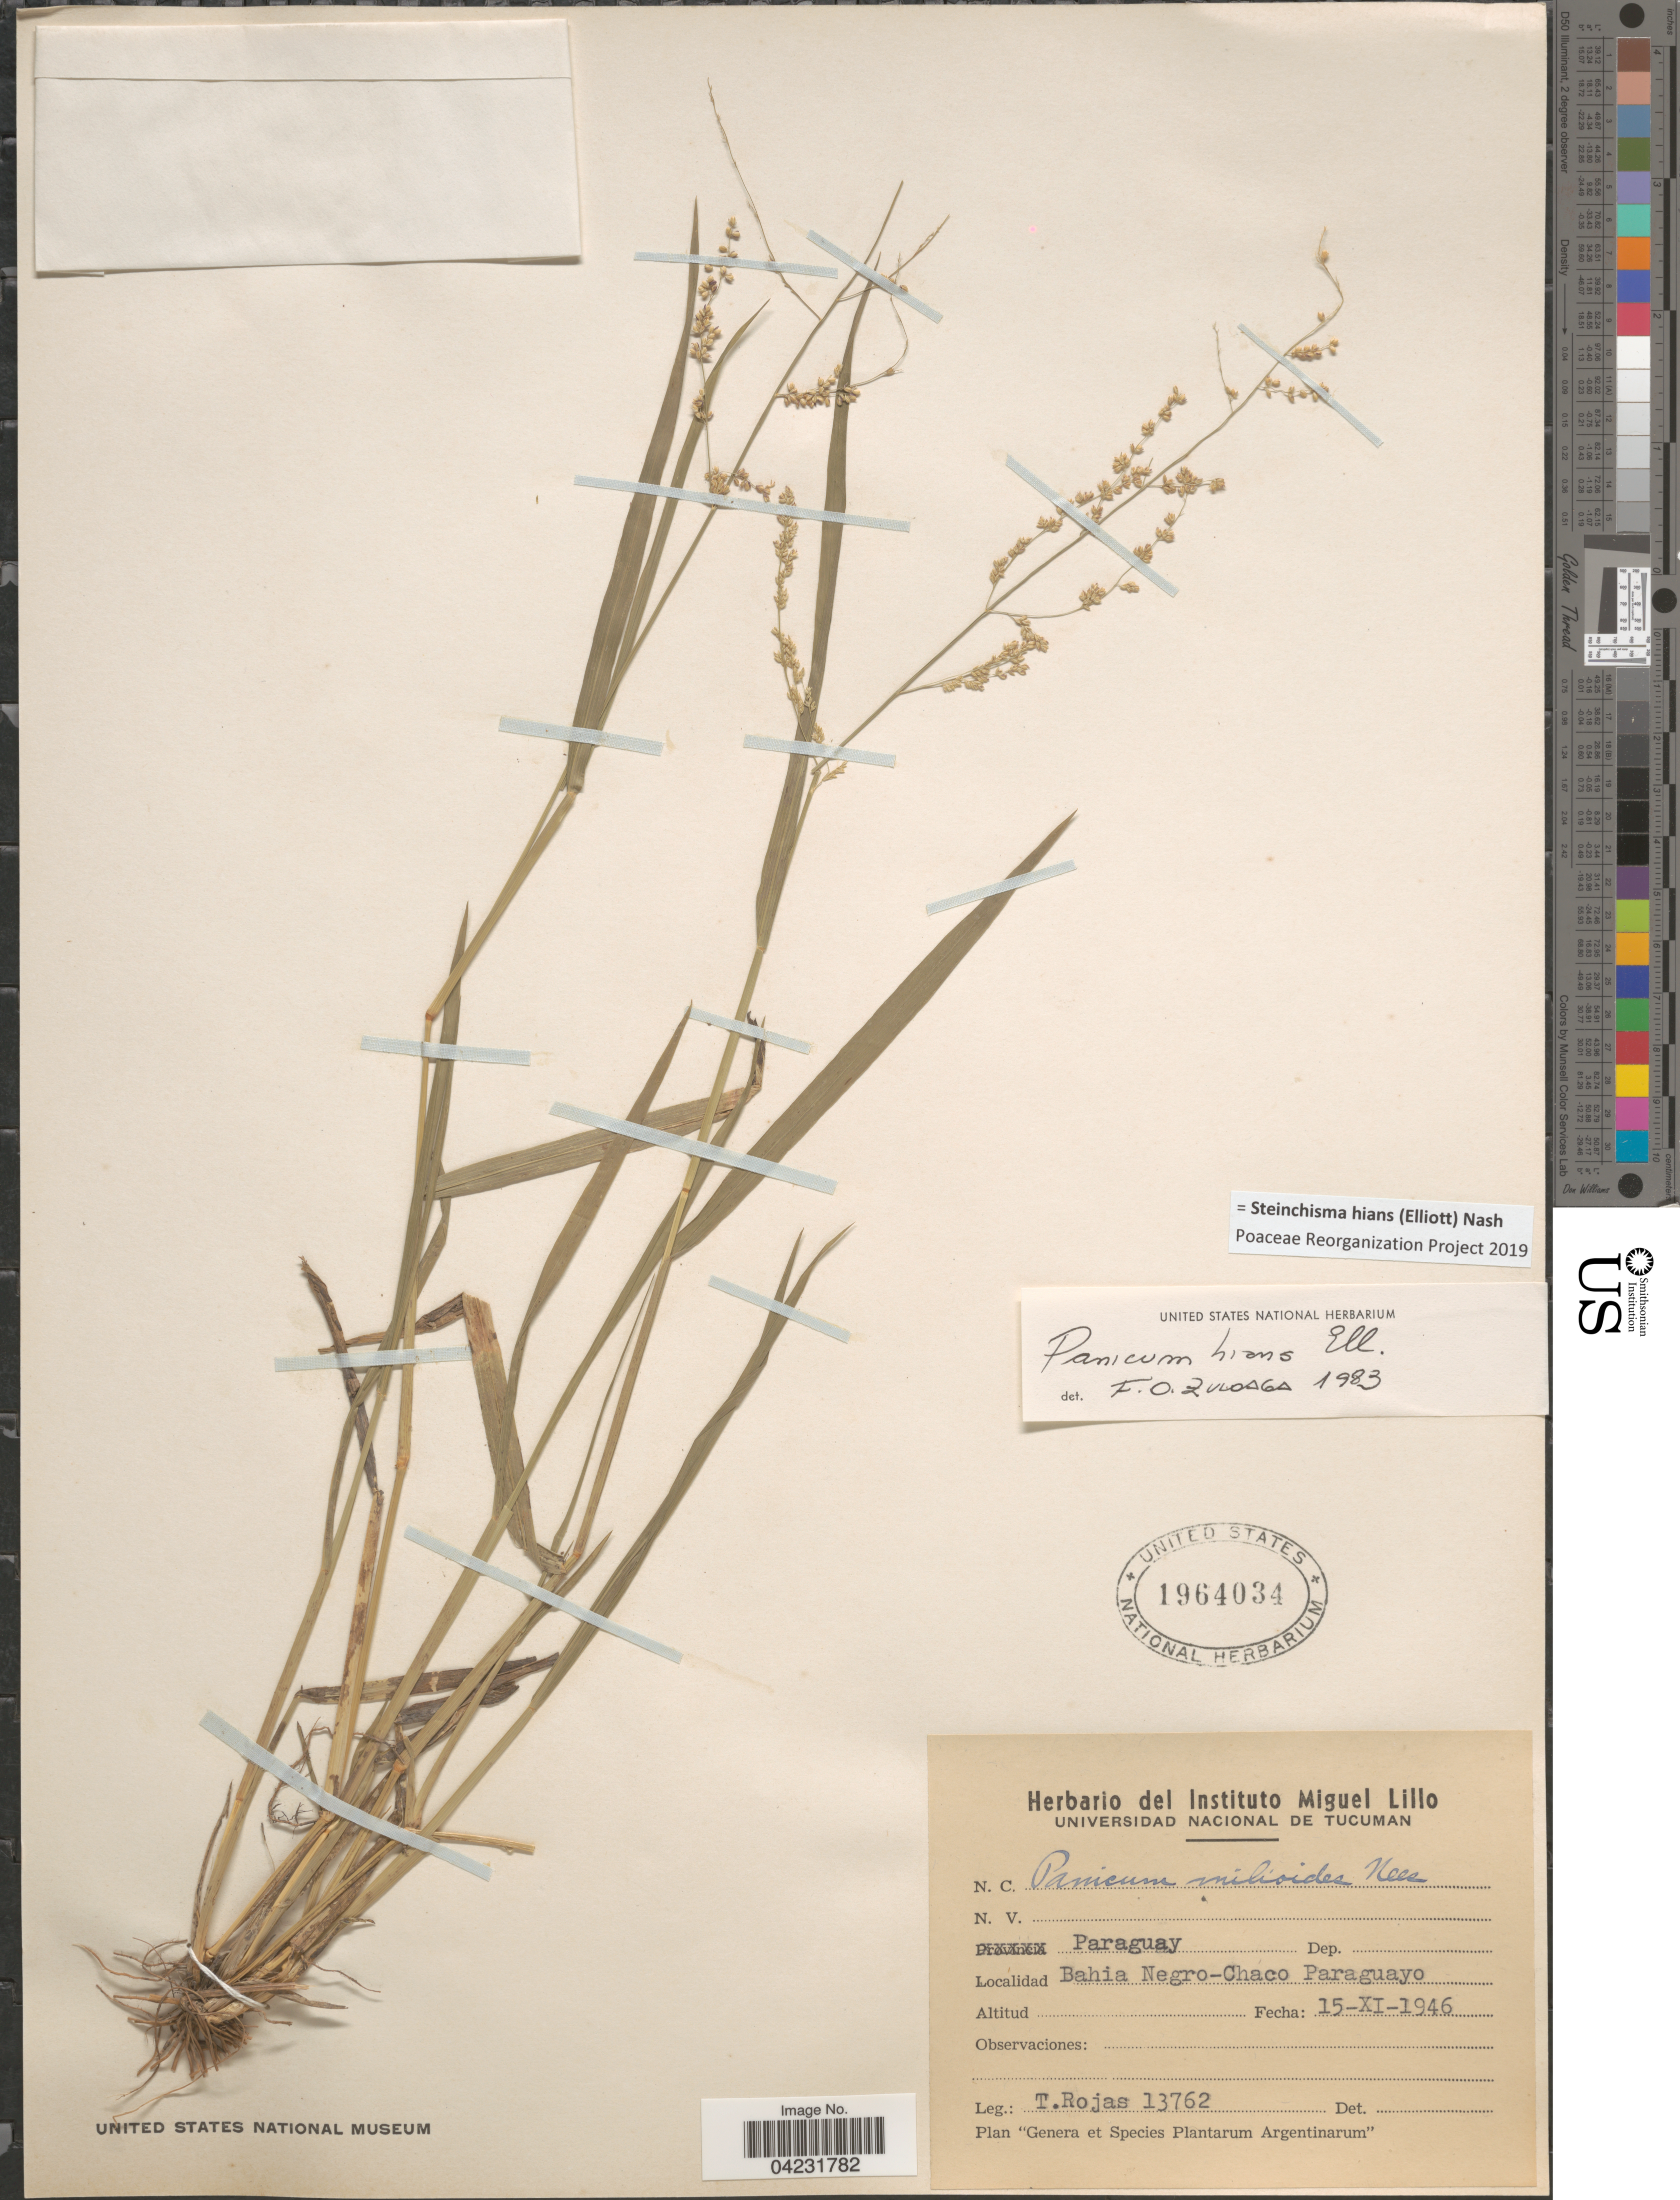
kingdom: Plantae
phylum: Tracheophyta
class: Liliopsida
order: Poales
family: Poaceae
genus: Steinchisma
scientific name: Steinchisma hians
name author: (Elliott) Nash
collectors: T. Rojas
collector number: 13762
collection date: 1946-11-15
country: Paraguay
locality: Bahia Negro-Chaco Paraguayo.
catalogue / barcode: US 1964034